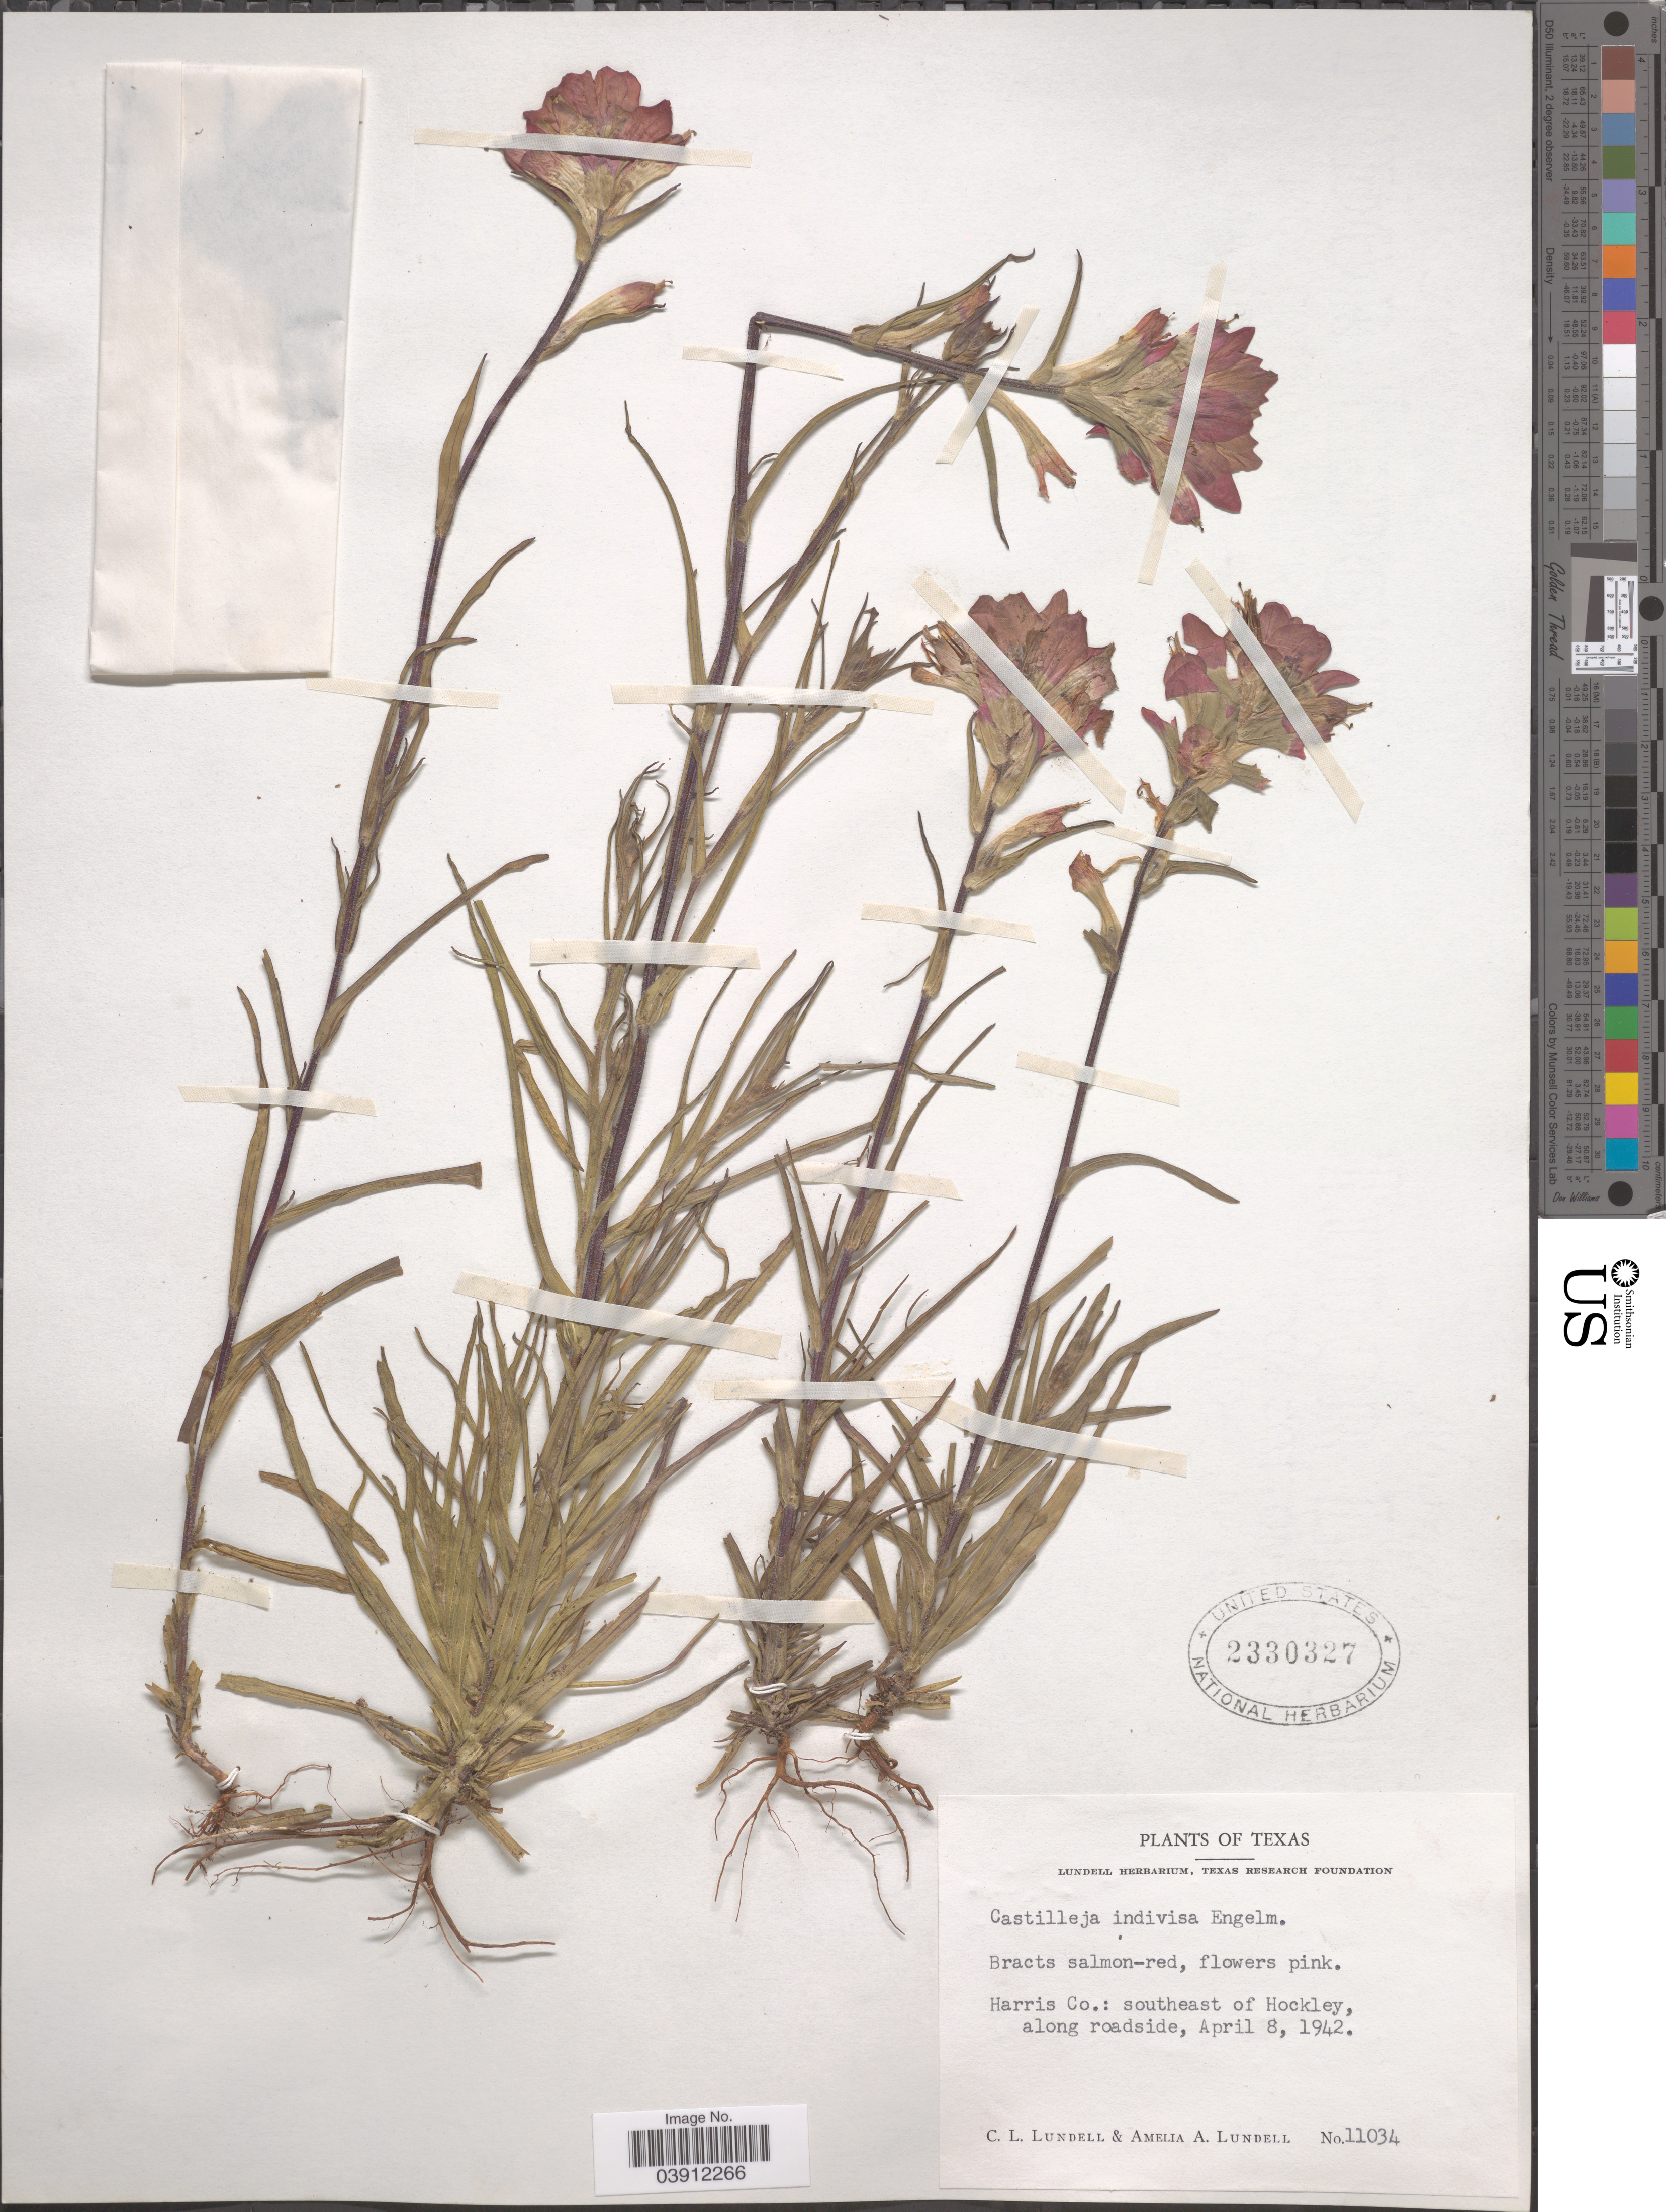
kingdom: Plantae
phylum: Tracheophyta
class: Magnoliopsida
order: Lamiales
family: Orobanchaceae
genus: Castilleja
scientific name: Castilleja indivisa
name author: Engelm. in Engelm. & A. Gray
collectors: C. L. Lundell & A. A. Lundell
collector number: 11034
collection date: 1942-04-08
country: United States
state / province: Texas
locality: Harris Co.: southeast of Hockley.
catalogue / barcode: US 2330327